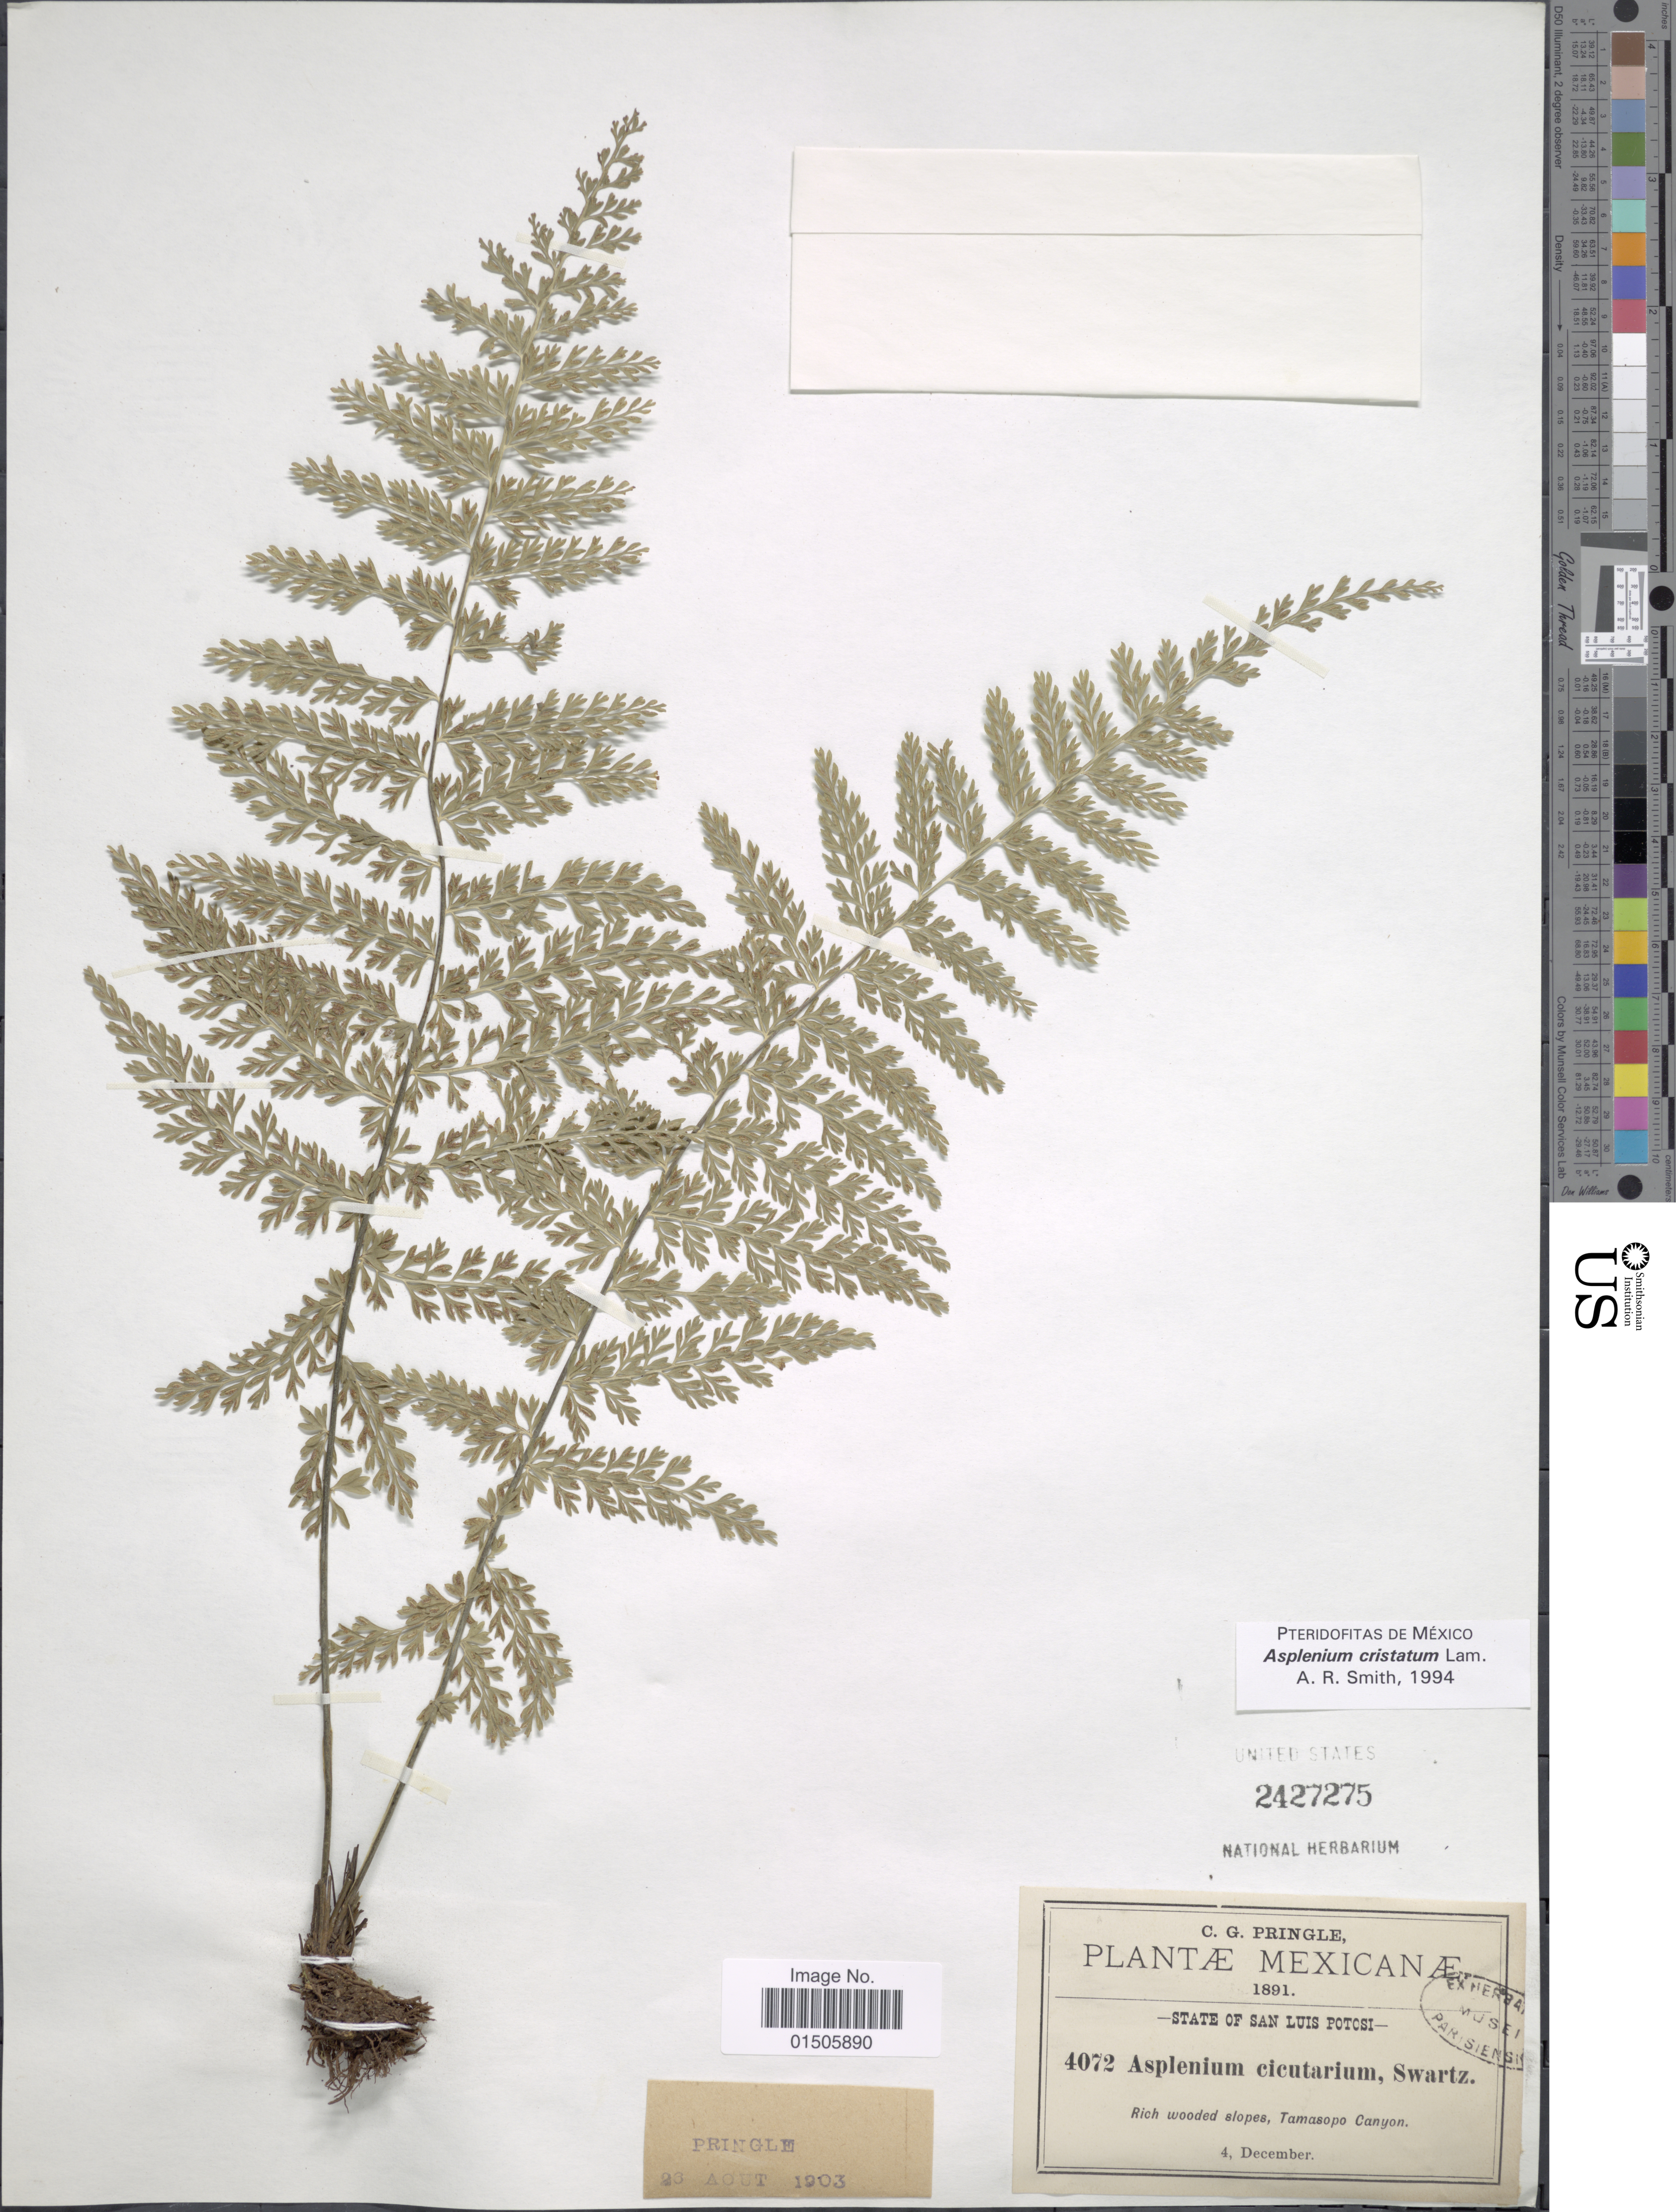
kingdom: Plantae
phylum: Tracheophyta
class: Polypodiopsida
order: Polypodiales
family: Aspleniaceae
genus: Asplenium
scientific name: Asplenium cristatum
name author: Lam.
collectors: C. G. Pringle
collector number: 4072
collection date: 1891-12-04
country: Mexico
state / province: San Luis Potosí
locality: Rich wooded slopes, Tamasopo Canyon. State of San Luis Potosi.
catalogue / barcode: US 2427275